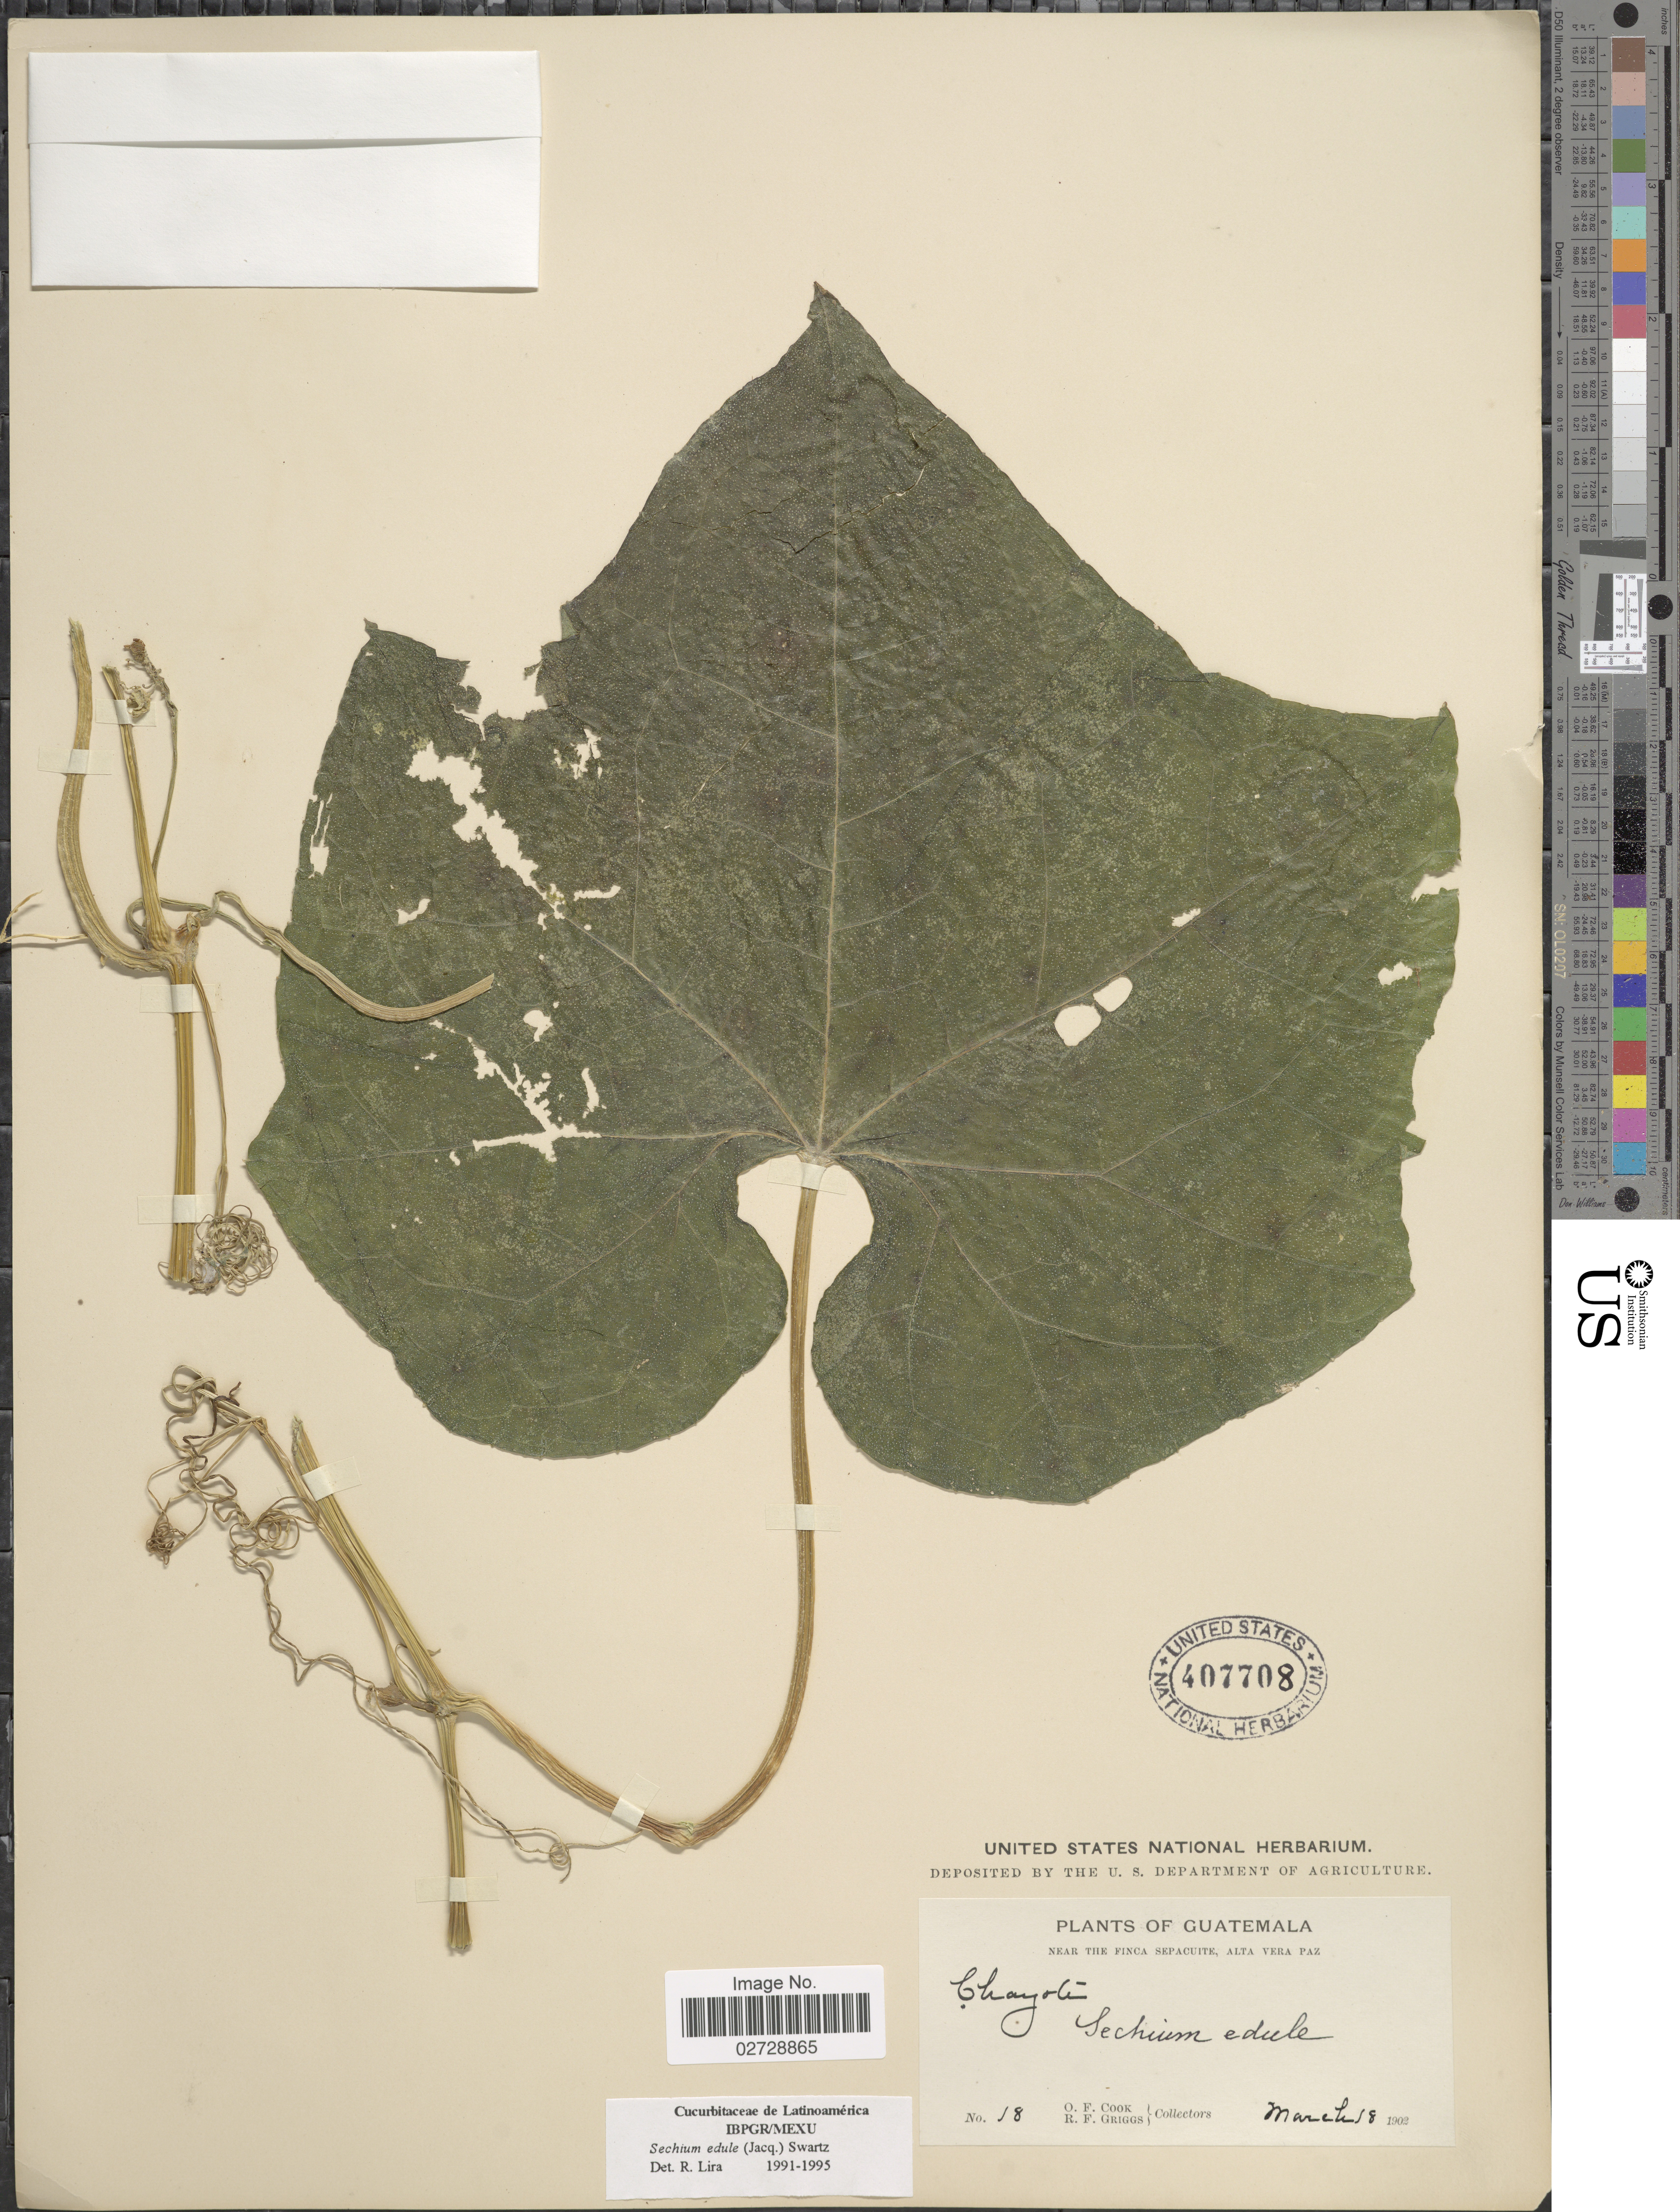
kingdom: Plantae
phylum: Tracheophyta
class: Magnoliopsida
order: Cucurbitales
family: Cucurbitaceae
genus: Sicyos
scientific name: Sicyos edulis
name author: Jacq.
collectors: O. F. Cook & R. F. Griggs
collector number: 18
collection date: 1902-03-18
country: Guatemala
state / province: Alta Verapaz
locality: Near the Finca Sepacuite, Alta Vera Paz.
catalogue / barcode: US 407708